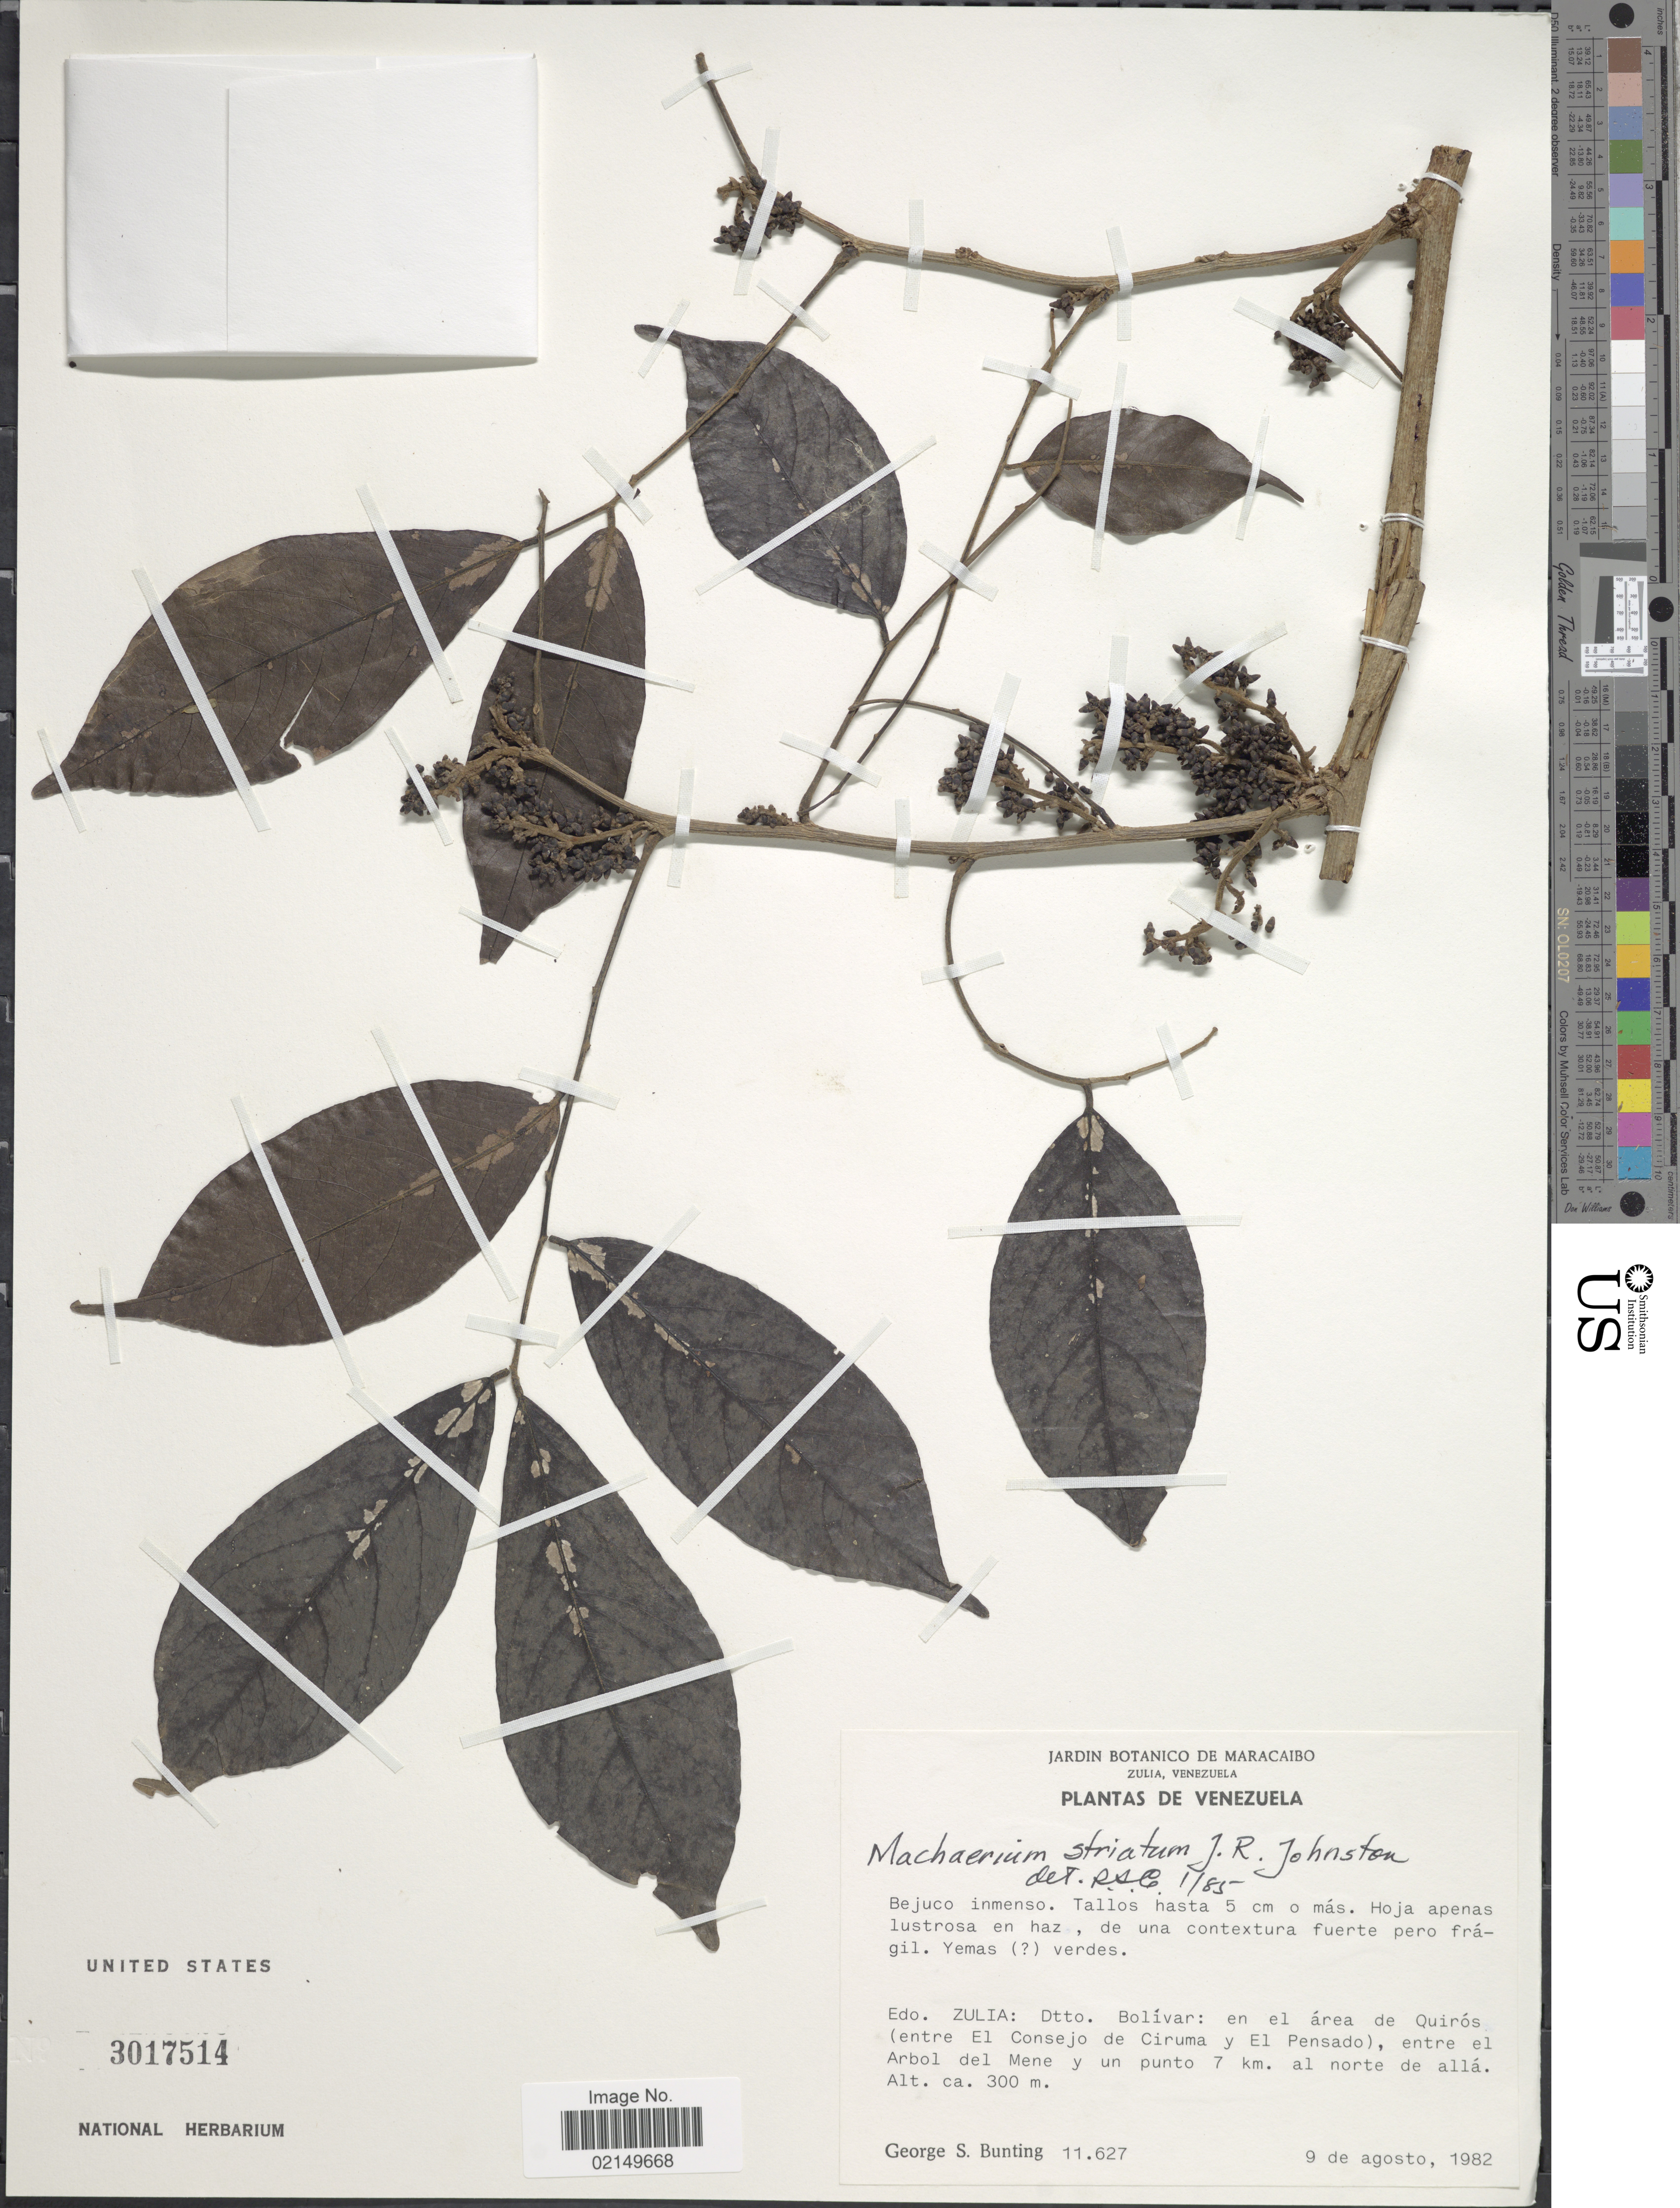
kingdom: Plantae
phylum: Tracheophyta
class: Magnoliopsida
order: Fabales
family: Fabaceae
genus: Machaerium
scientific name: Machaerium striatum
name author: J.R. Johnst.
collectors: G. S. Bunting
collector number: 11627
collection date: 1982-08-09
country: Venezuela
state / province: Zulia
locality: Edo. Zulia: Dtto. Bolivar: en el area de Quiros (entre El Consejo de Ciruma y El Pensado), entre el Arbol de Mene y un punto 7 km. al norte de alla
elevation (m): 300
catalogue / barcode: US 3017514